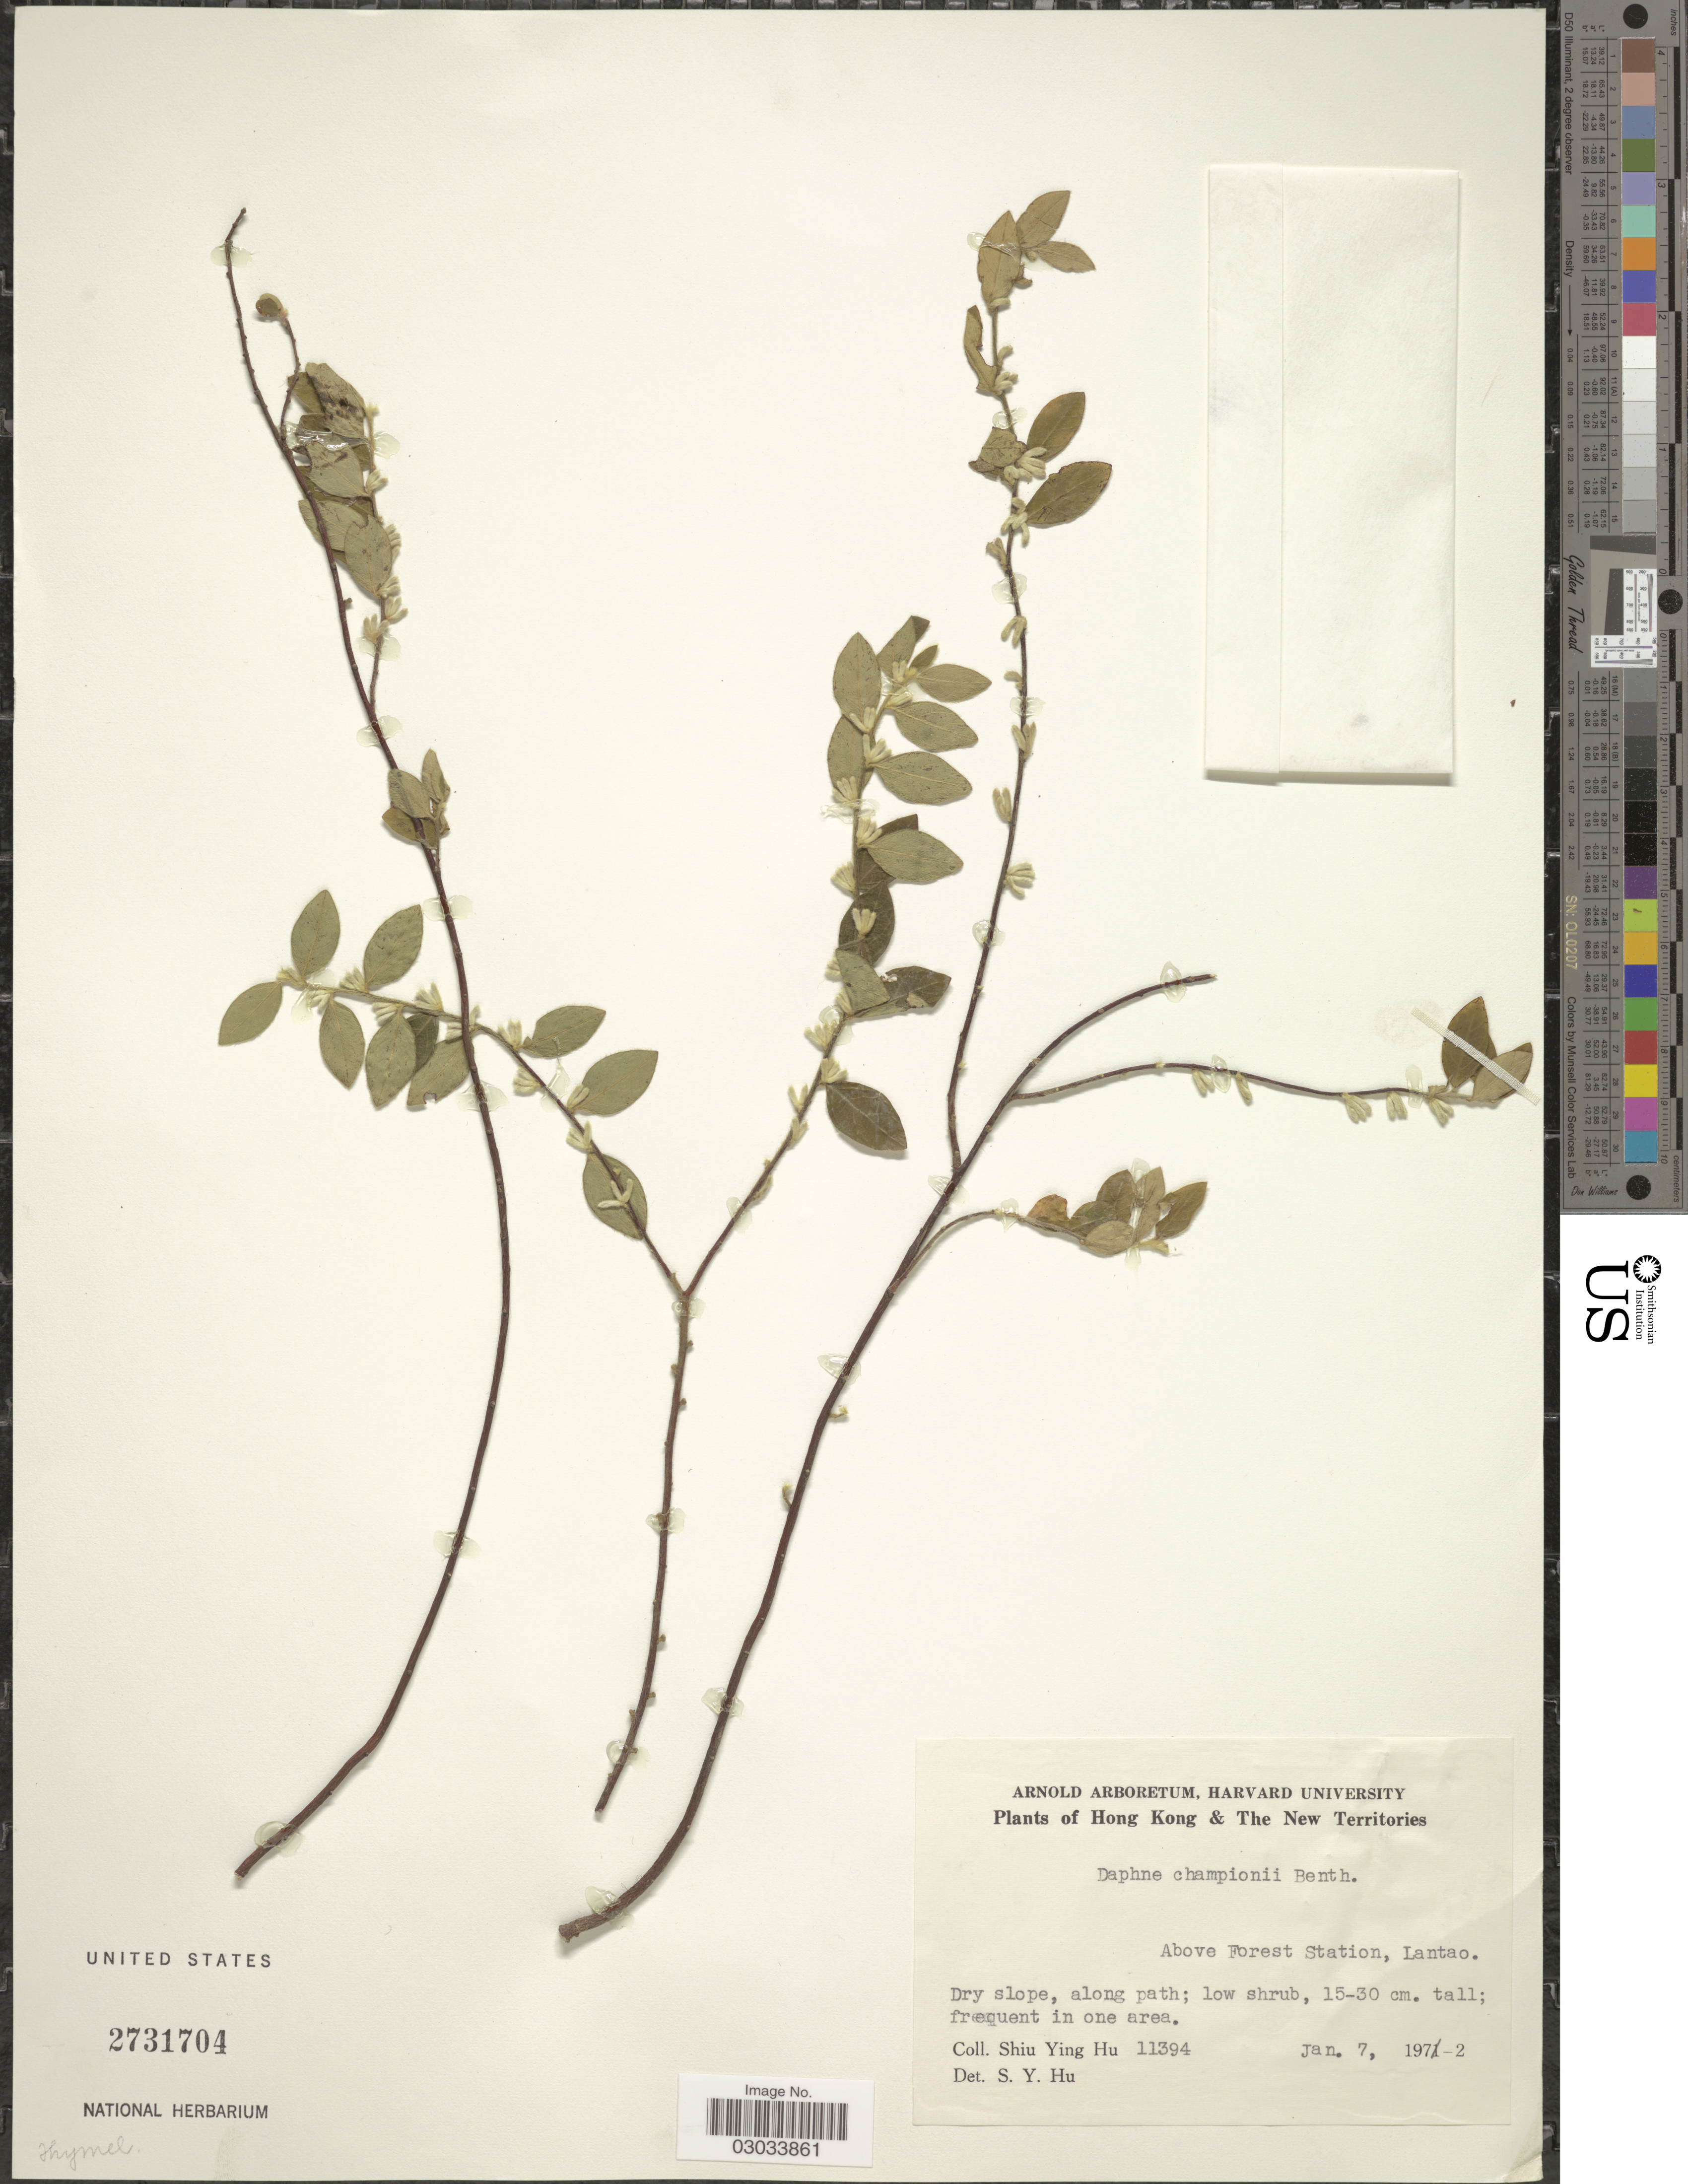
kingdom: Plantae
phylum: Tracheophyta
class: Magnoliopsida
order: Malvales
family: Thymelaeaceae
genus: Daphne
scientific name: Daphne championii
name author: Benth.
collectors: S. Y. Hu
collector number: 11394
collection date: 1972-01-07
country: China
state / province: Hong Kong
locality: Hong Kong & The New Territories. Above Forest Station, Lantao.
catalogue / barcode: US 2731704